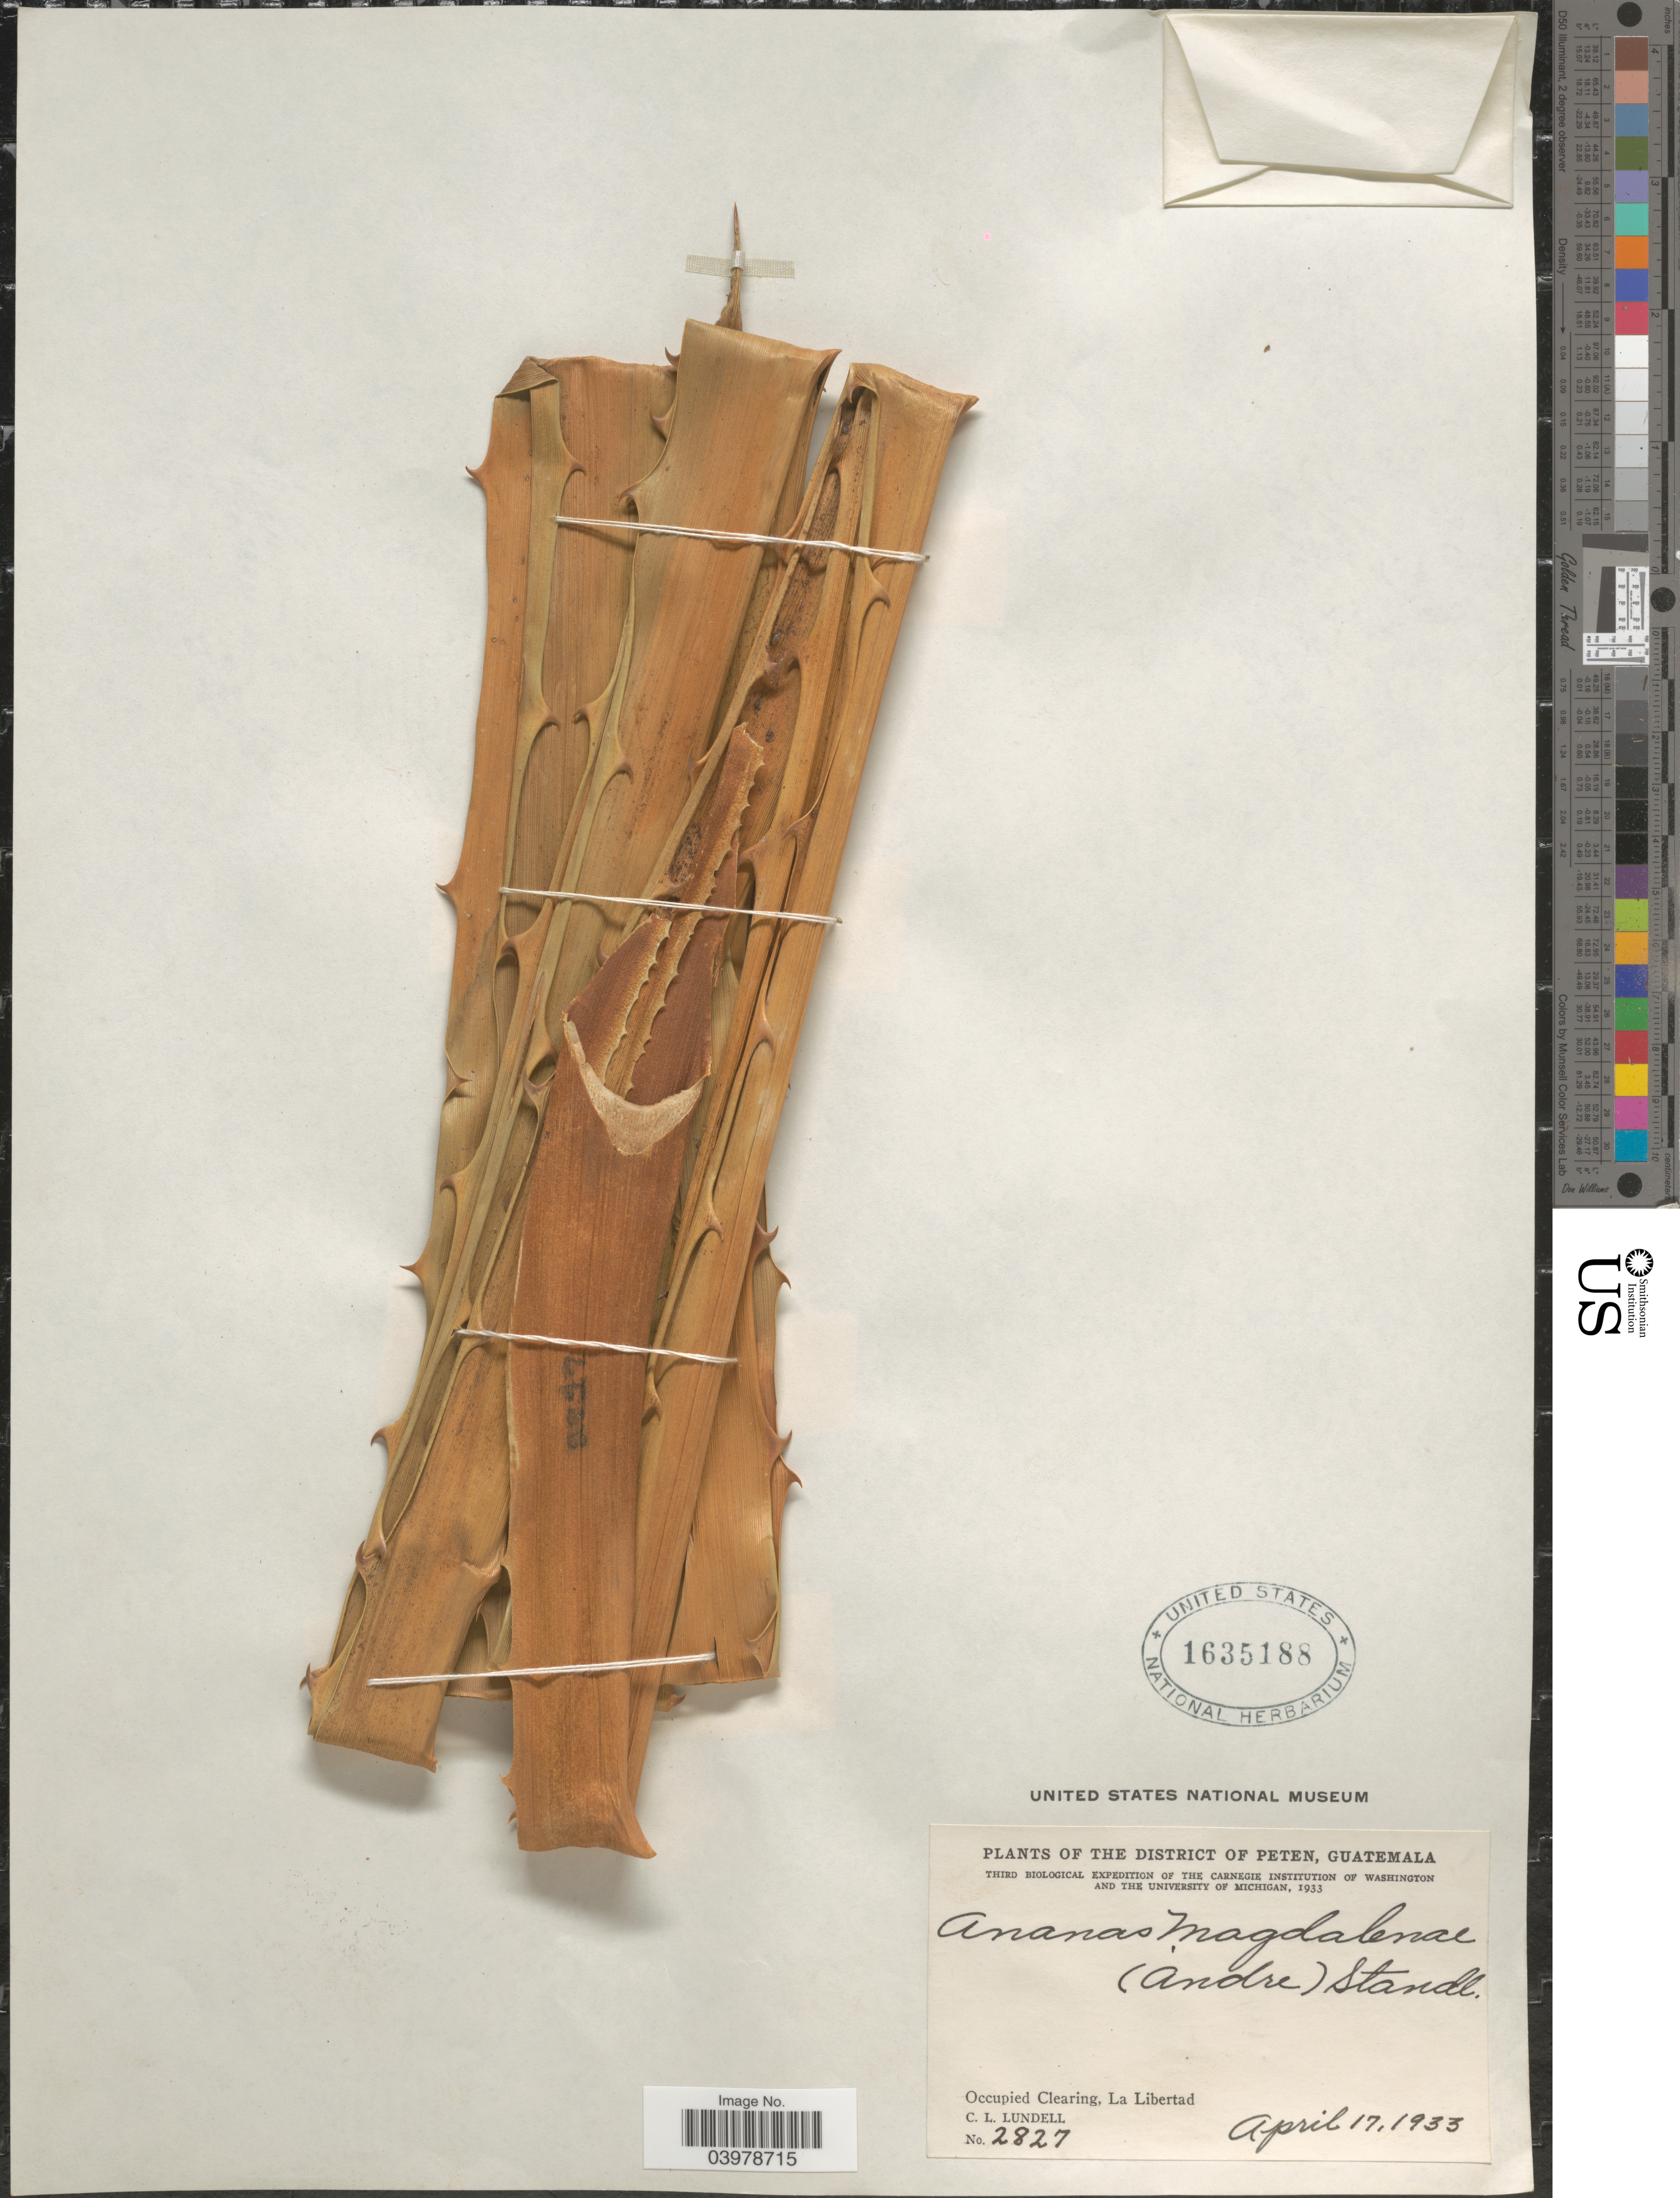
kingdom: Plantae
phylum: Tracheophyta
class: Liliopsida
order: Poales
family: Bromeliaceae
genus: Aechmea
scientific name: Aechmea magdalenae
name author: (André) André ex Baker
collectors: C. L. Lundell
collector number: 2827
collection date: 1933-04-17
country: Guatemala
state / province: El Peten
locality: The District of Peten. Occupied Clearing, La Libertad.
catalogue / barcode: US 1635188